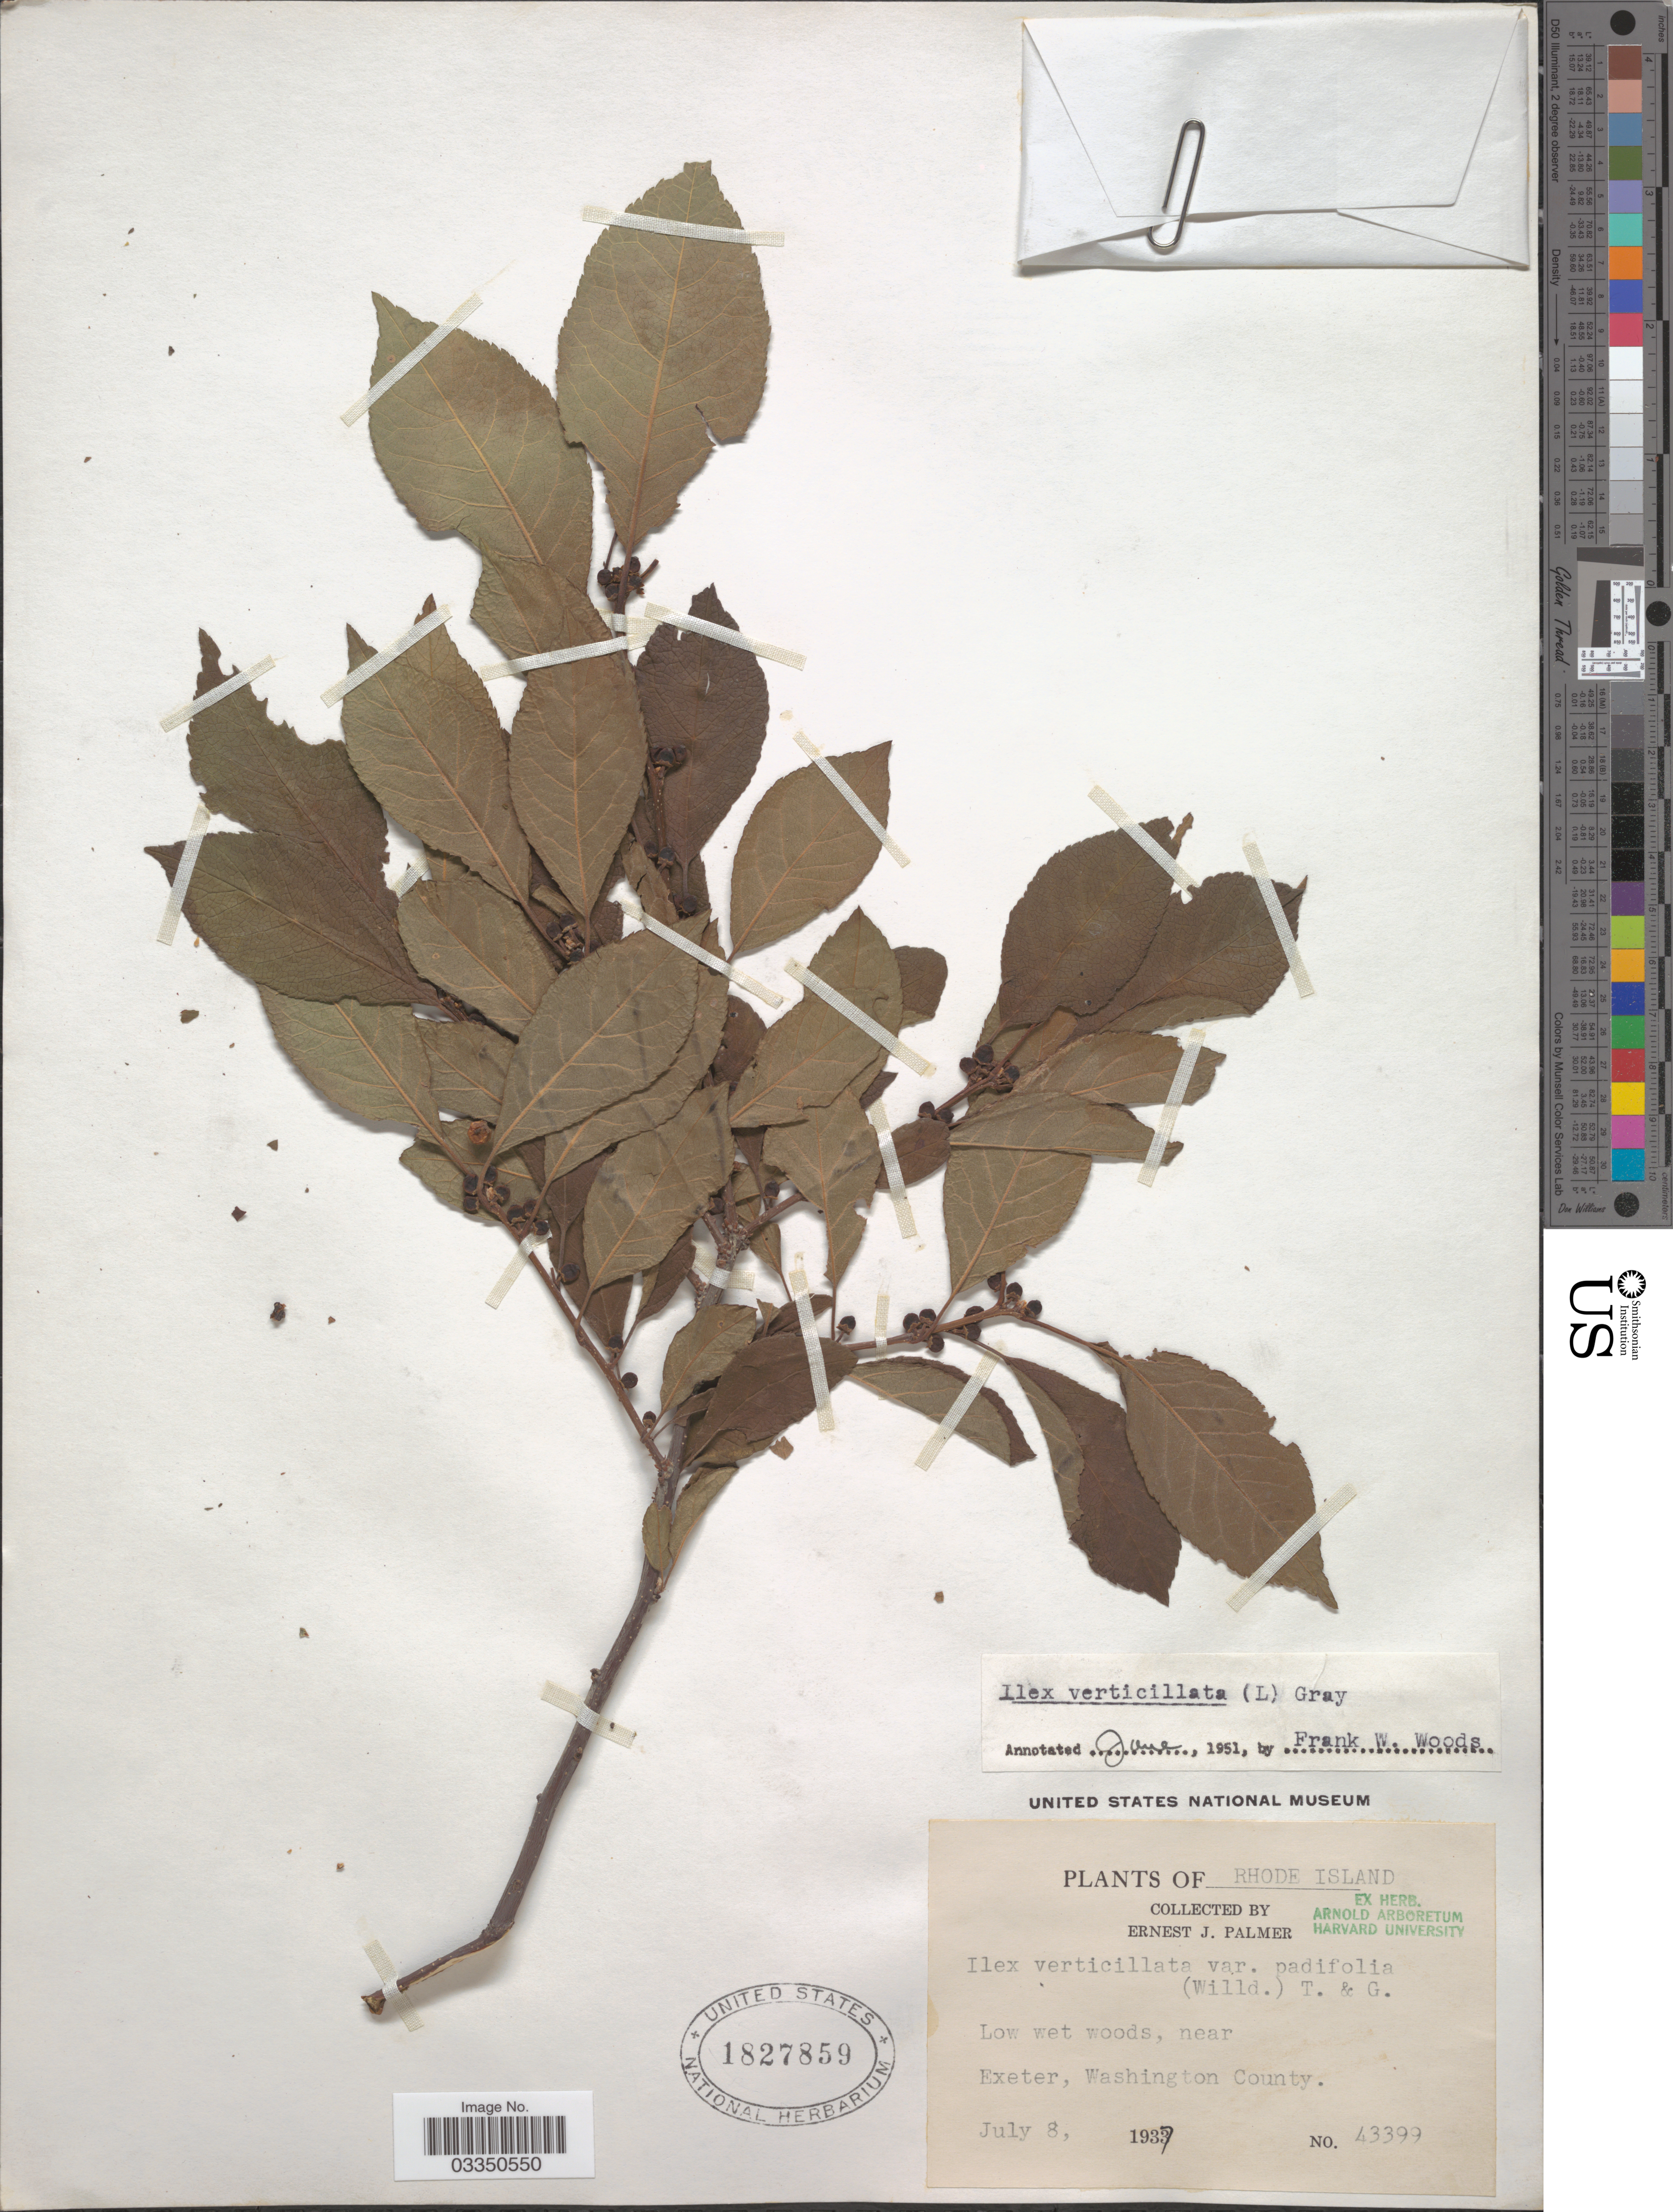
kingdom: Plantae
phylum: Tracheophyta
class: Magnoliopsida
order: Aquifoliales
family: Aquifoliaceae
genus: Ilex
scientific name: Ilex verticillata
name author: (L.) A. Gray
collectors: E. J. Palmer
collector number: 43399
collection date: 1937-07-08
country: United States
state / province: Rhode Island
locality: Near Exeter, Washington County.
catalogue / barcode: US 1827859